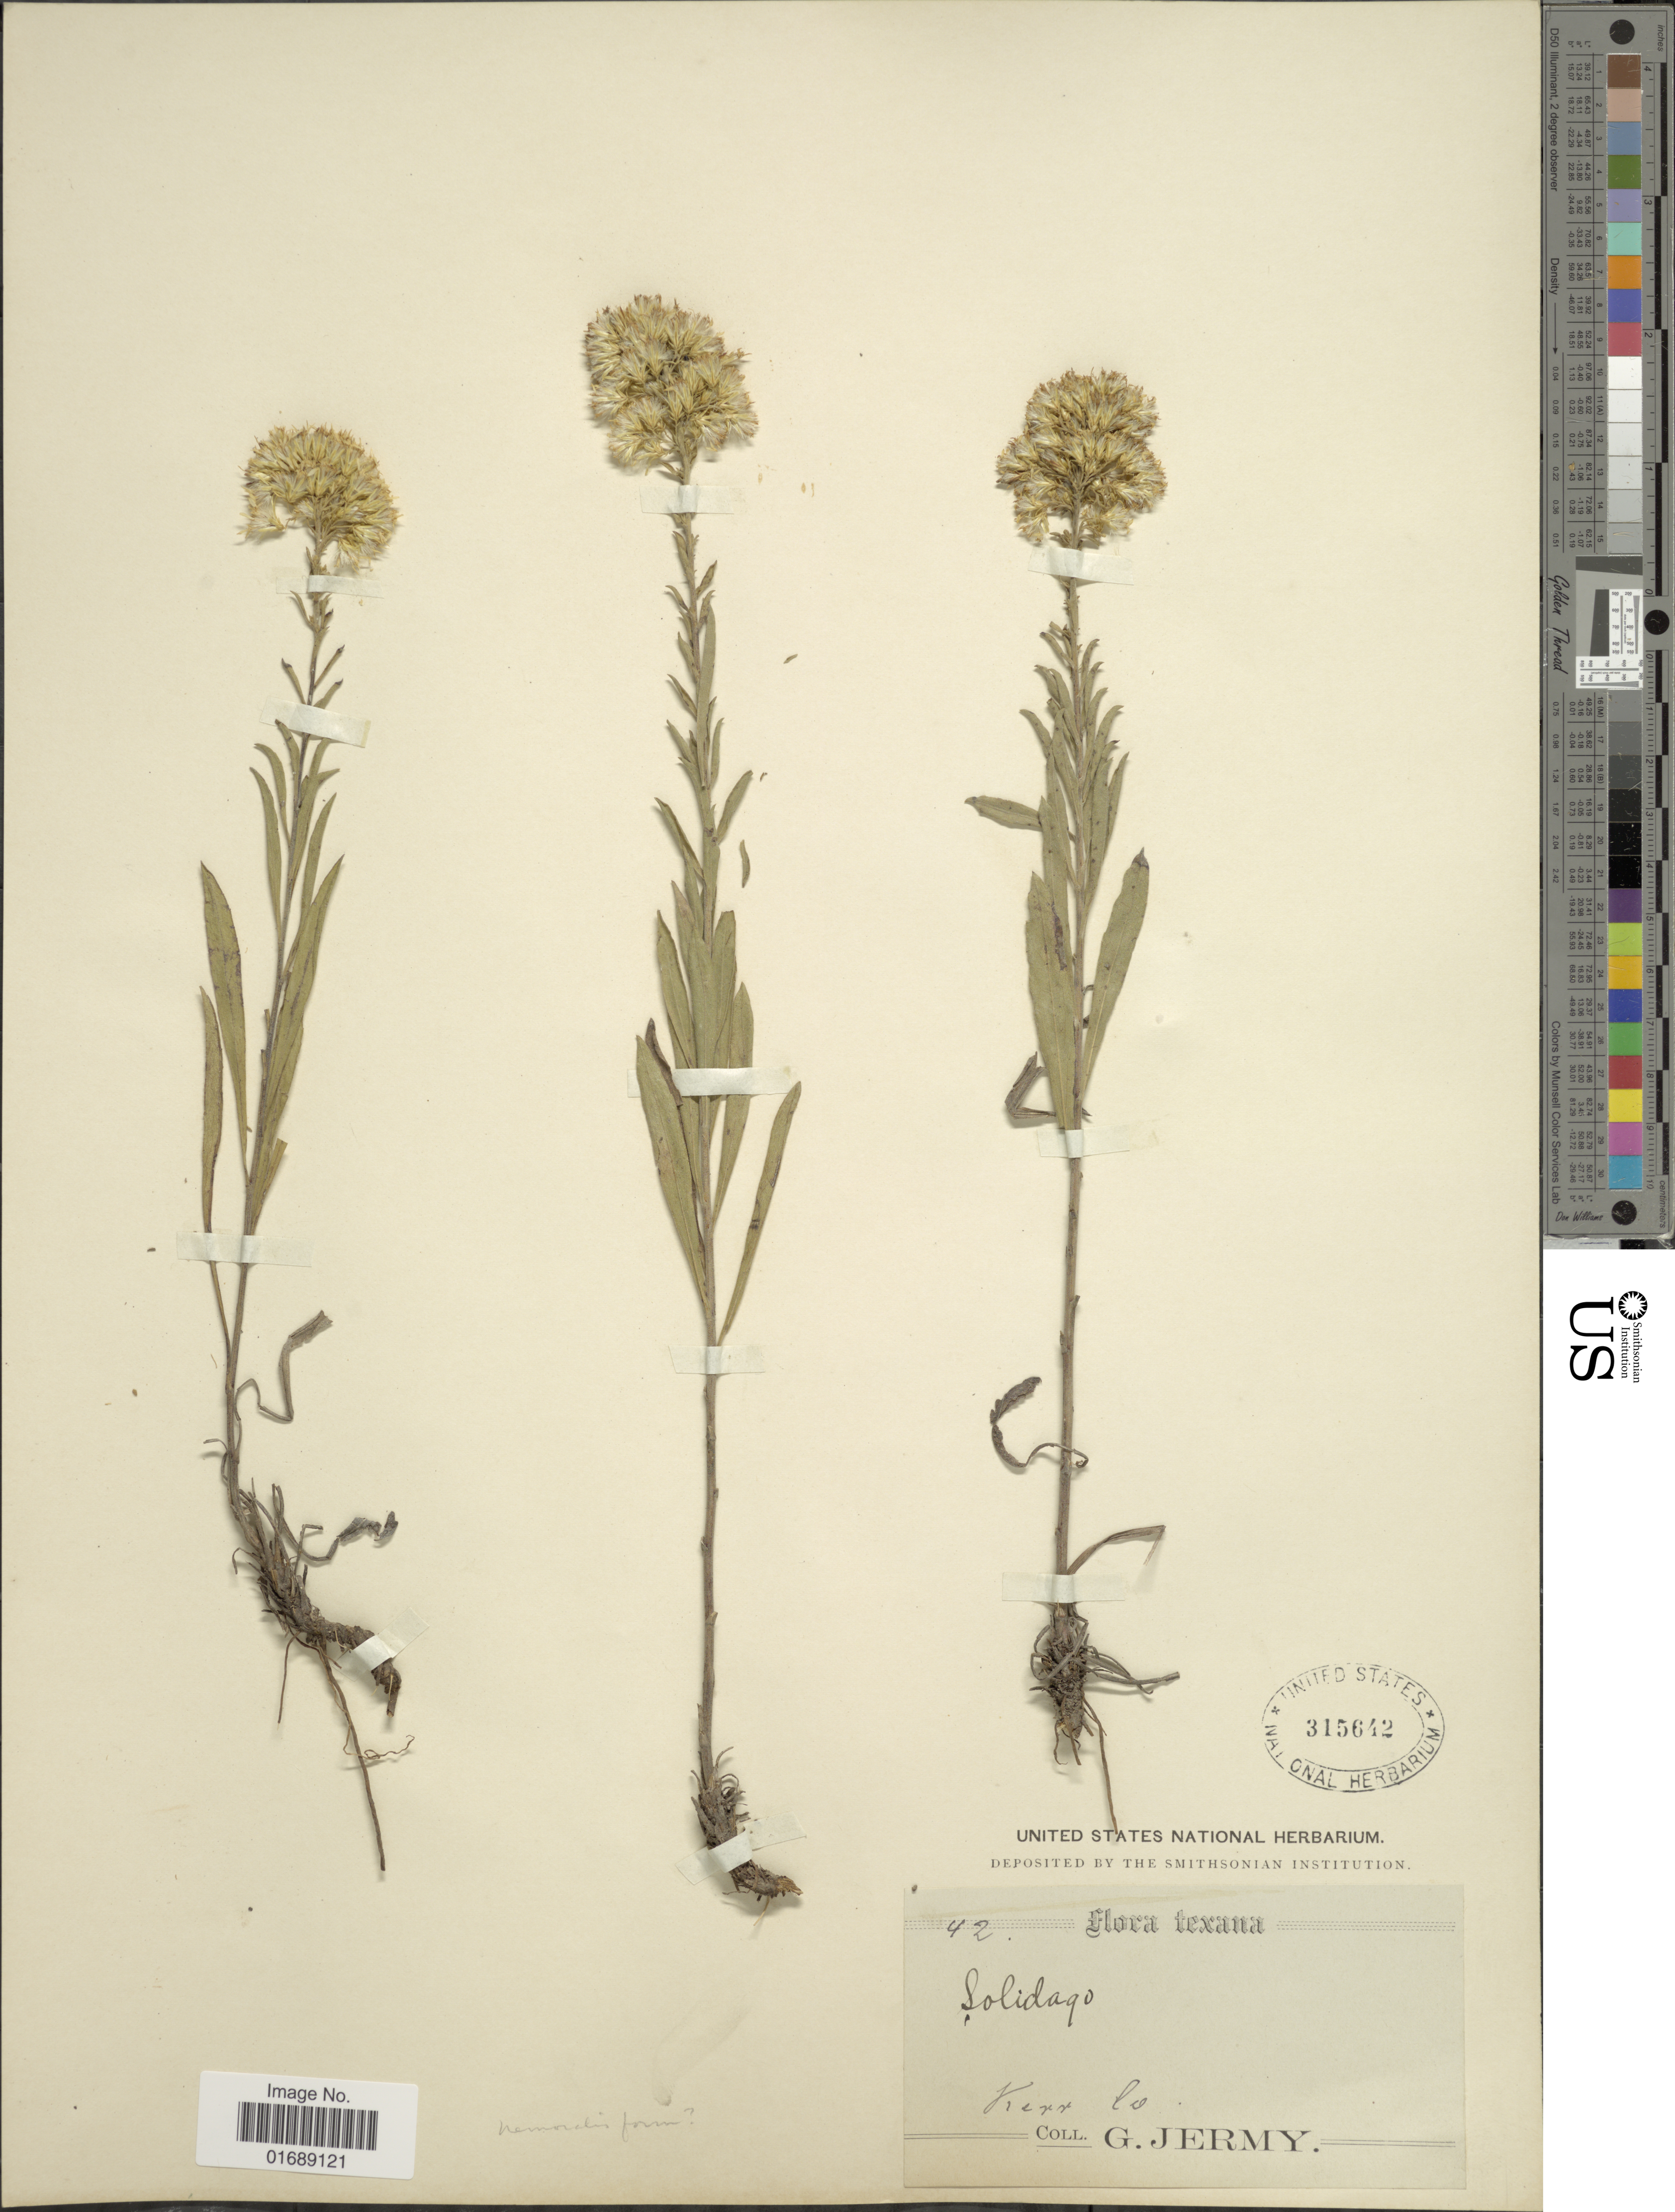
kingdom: Plantae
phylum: Tracheophyta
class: Magnoliopsida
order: Asterales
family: Asteraceae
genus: Solidago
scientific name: Solidago nemoralis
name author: Aiton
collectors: G. Jermy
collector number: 42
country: United States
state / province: Texas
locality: Kerr Co.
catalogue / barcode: US 315642